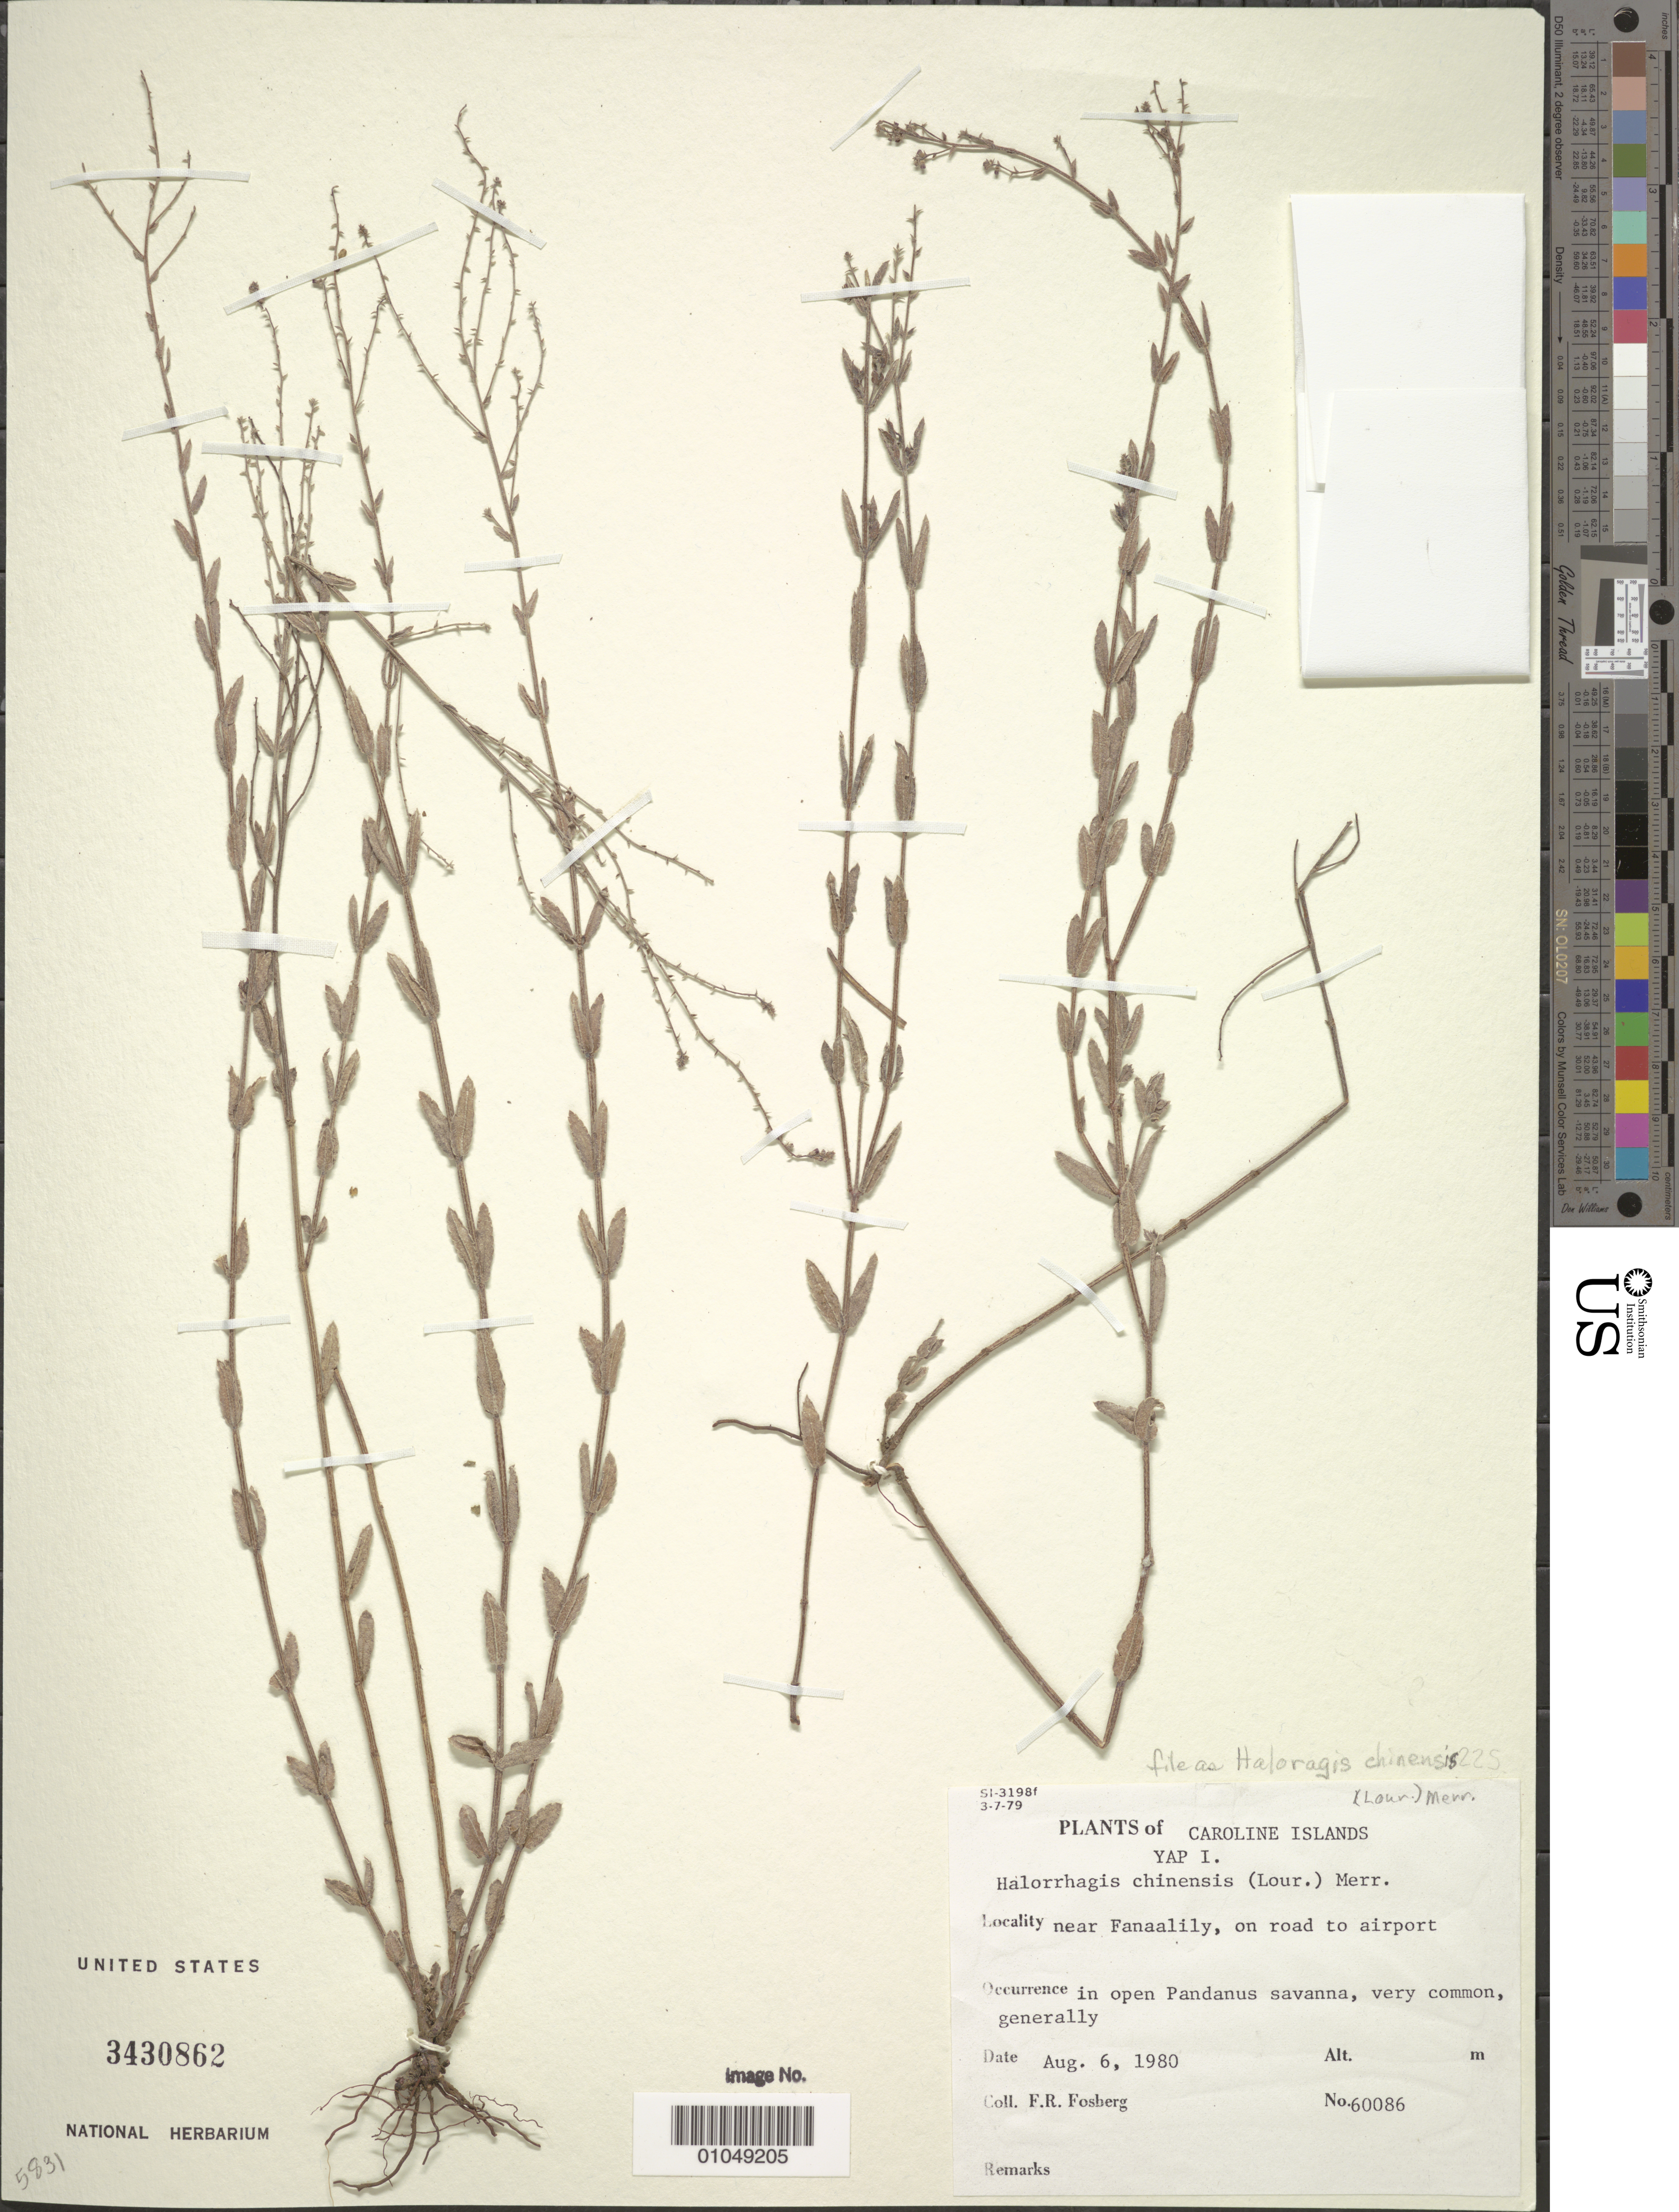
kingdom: Plantae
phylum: Tracheophyta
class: Magnoliopsida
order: Saxifragales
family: Haloragaceae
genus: Haloragis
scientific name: Haloragis chinensis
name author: (Lour.) Merr.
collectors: F. R. Fosberg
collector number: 60086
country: Micronesia, Federated States of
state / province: Yap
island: Yap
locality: Near Fanaalily, road to airport.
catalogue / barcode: US 3430862